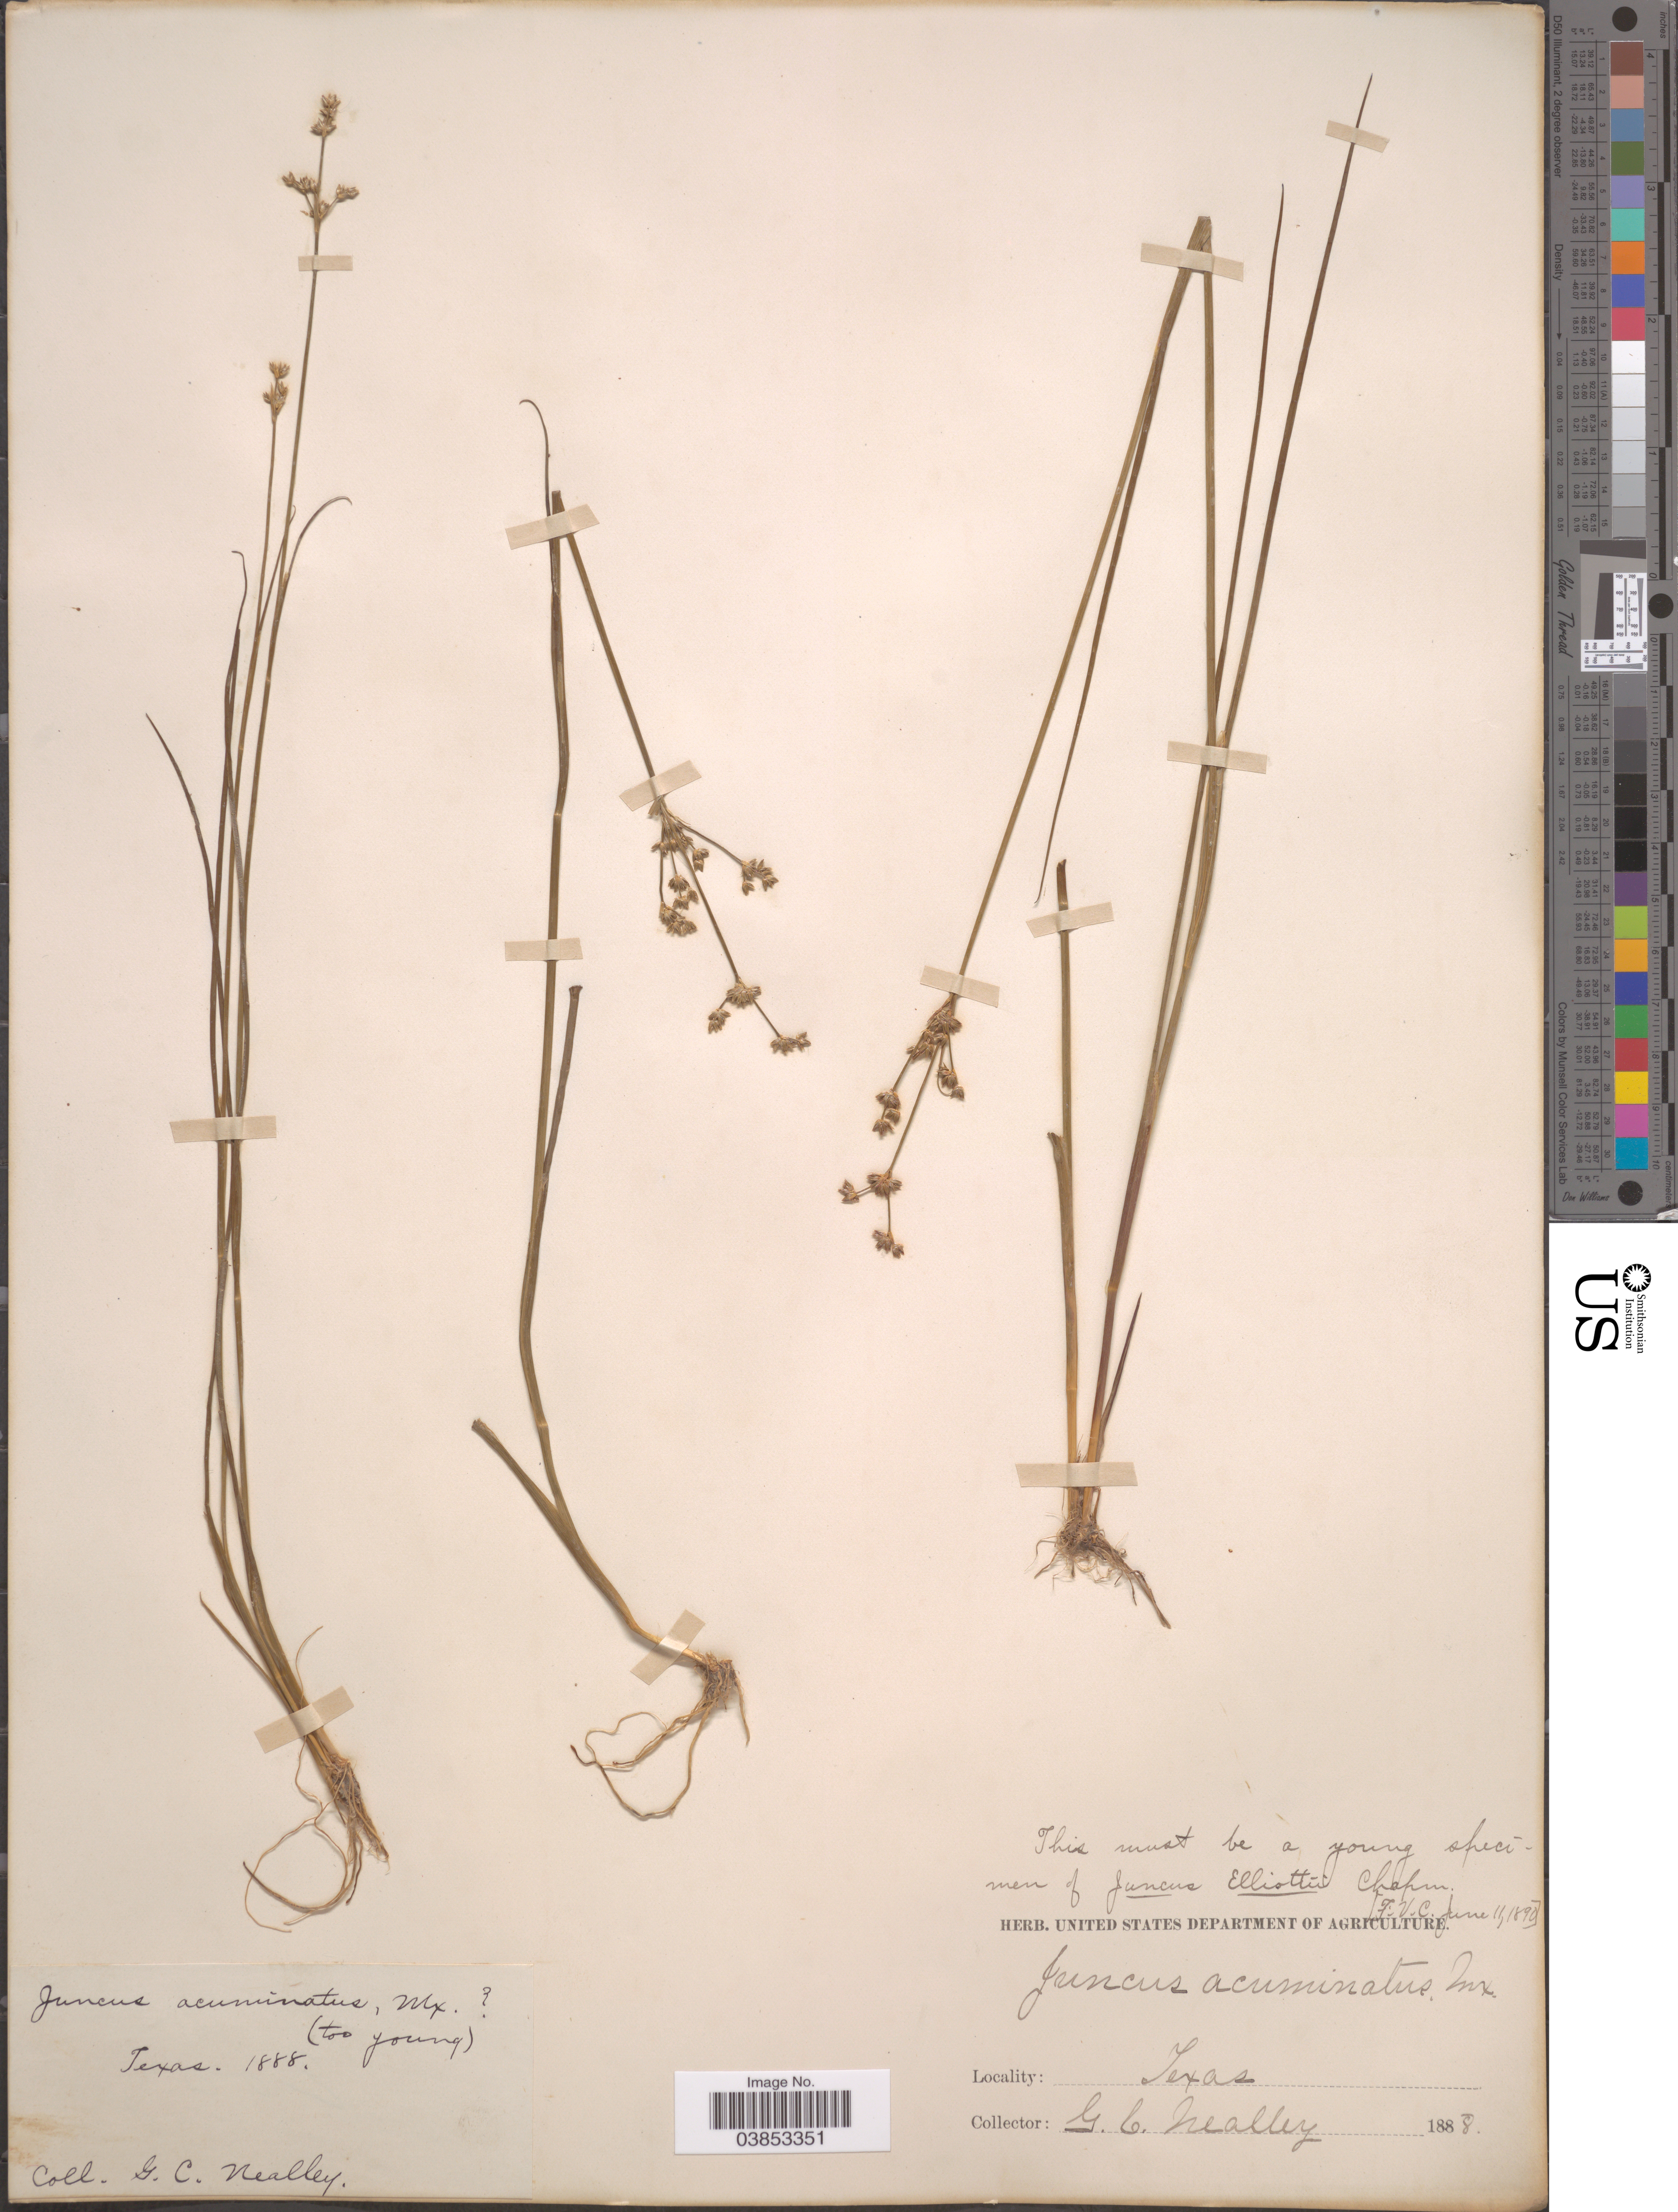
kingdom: Plantae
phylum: Tracheophyta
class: Liliopsida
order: Poales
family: Juncaceae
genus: Juncus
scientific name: Juncus elliottii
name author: Chapm.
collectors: G. C. Nealley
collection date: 1888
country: United States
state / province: Texas